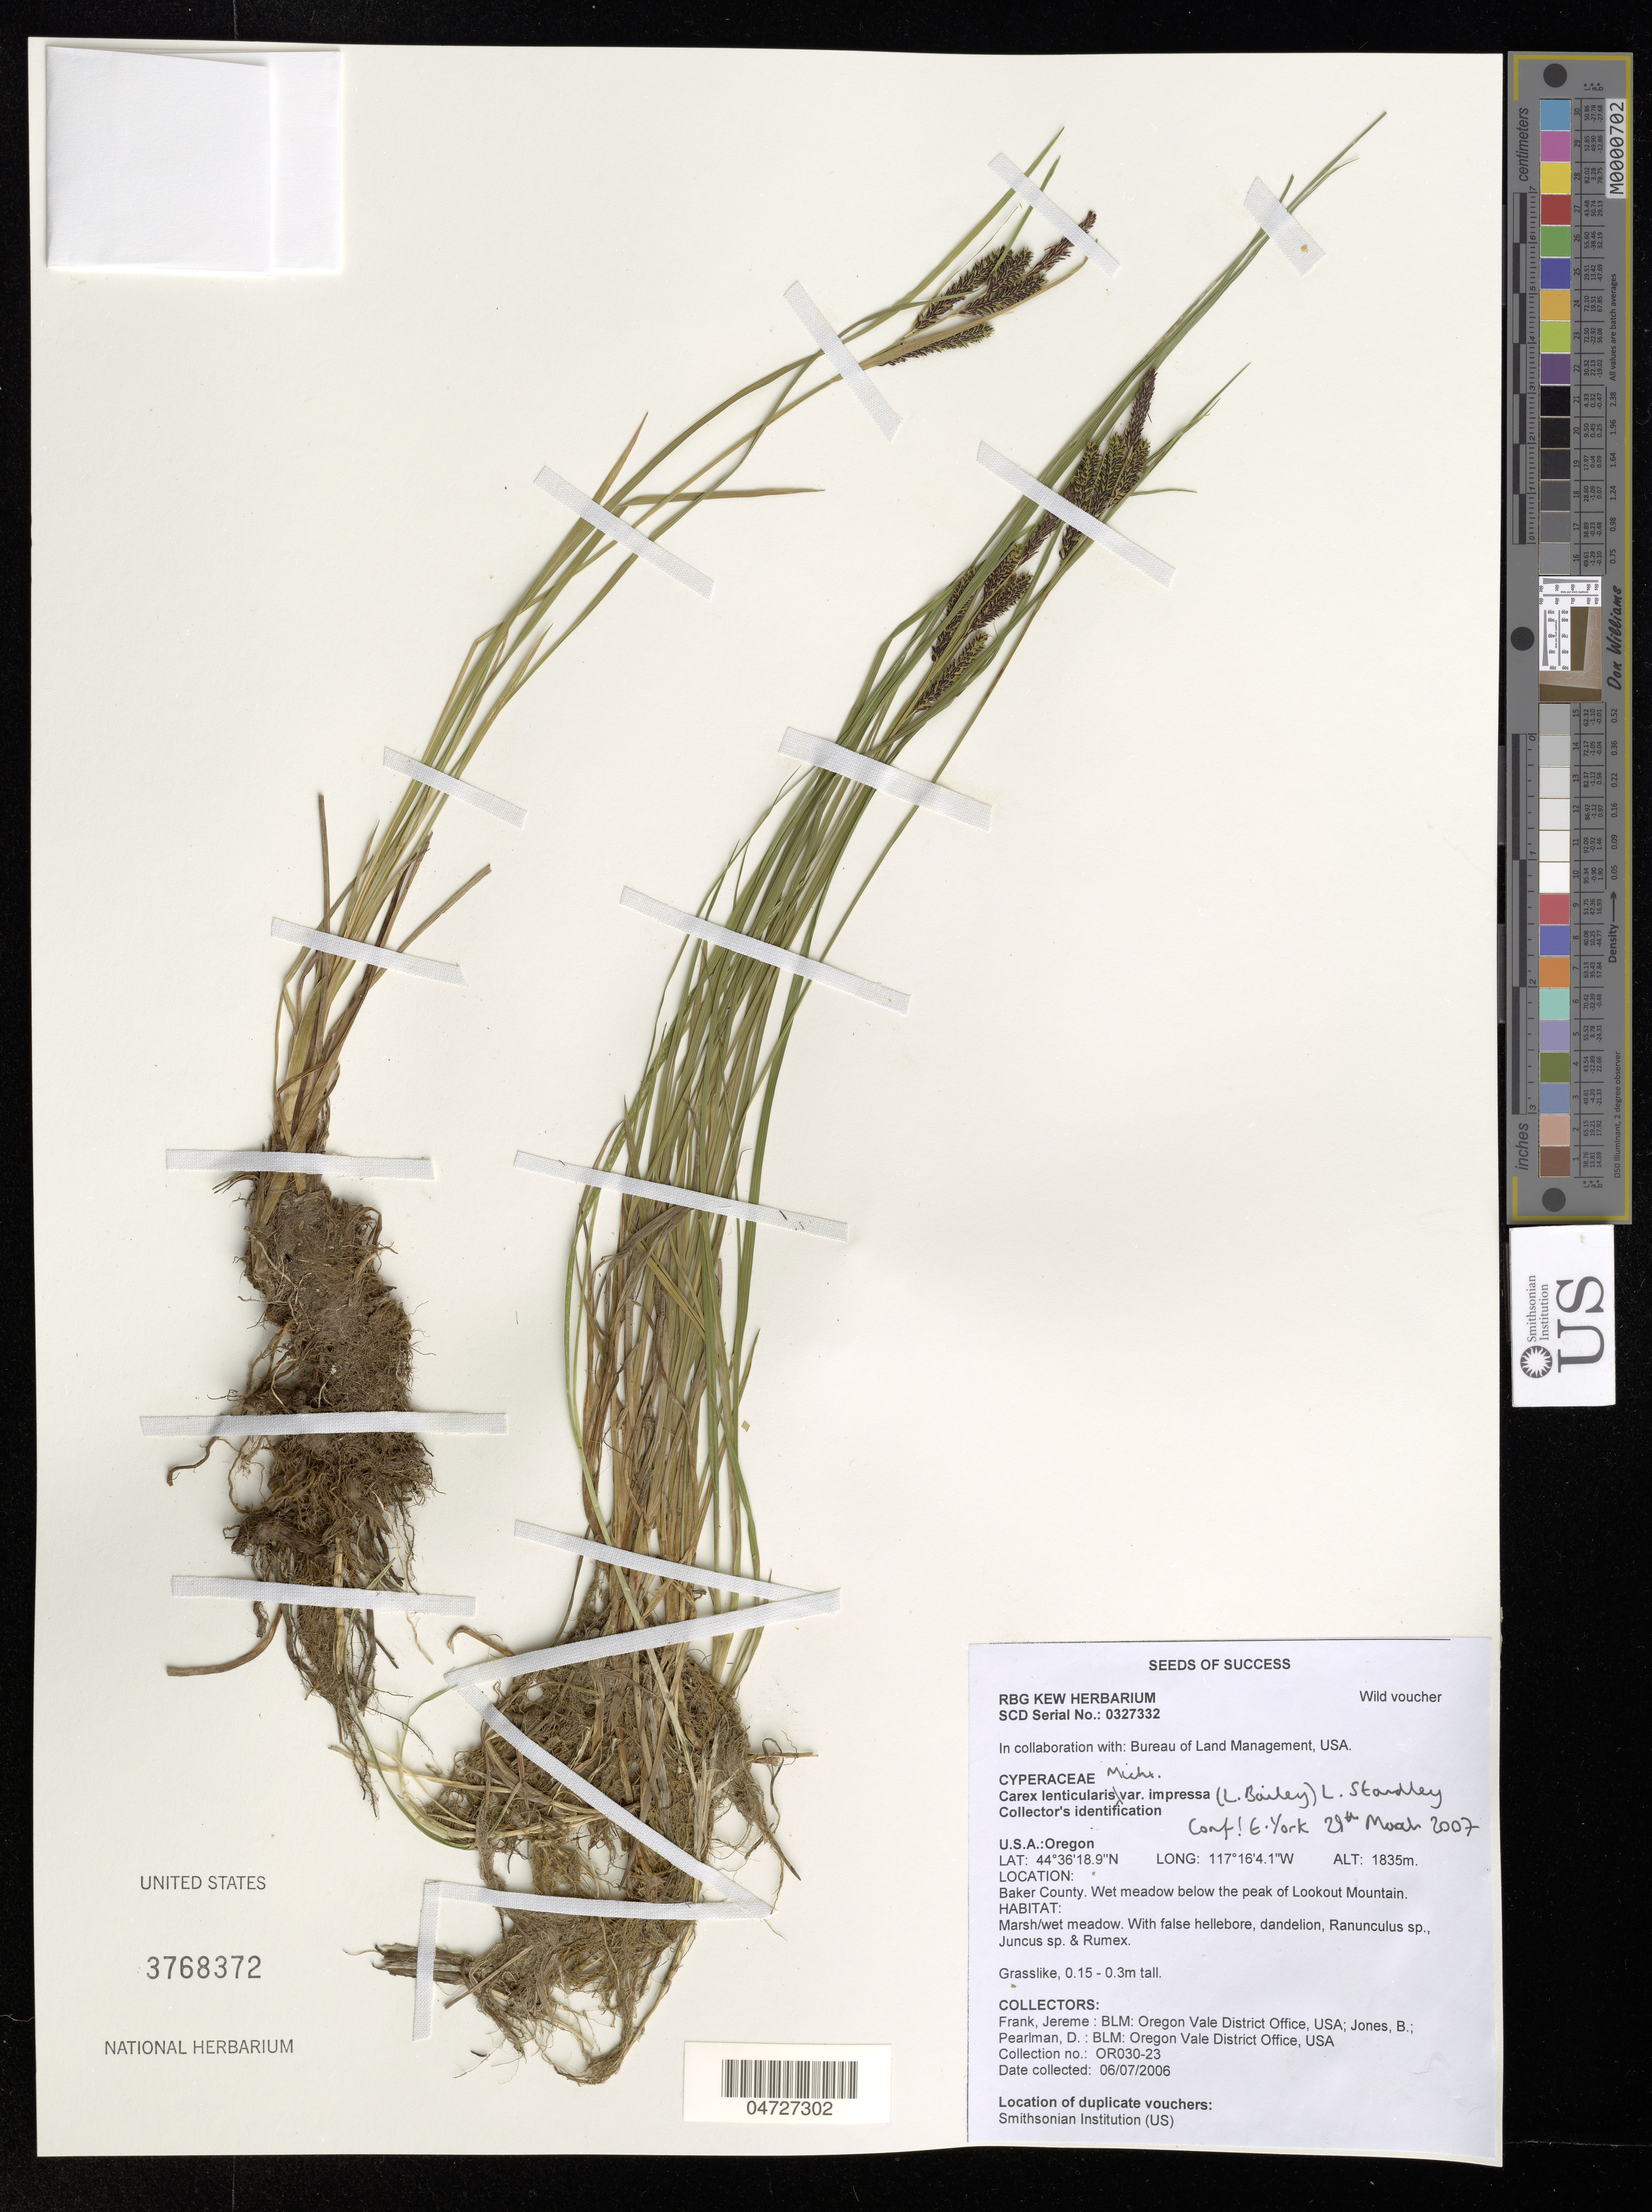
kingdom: Plantae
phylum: Tracheophyta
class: Liliopsida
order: Poales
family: Cyperaceae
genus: Carex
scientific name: Carex lenticularis var. impressa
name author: (L.H. Bailey) L.A. Standl.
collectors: J. Frank, B. Jones & D. Pearlman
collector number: OR030-23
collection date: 2006-07-06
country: United States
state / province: Oregon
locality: Baker County. Wet meadow below the peak of Lookout Mountain.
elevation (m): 1835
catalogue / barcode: US 3768372